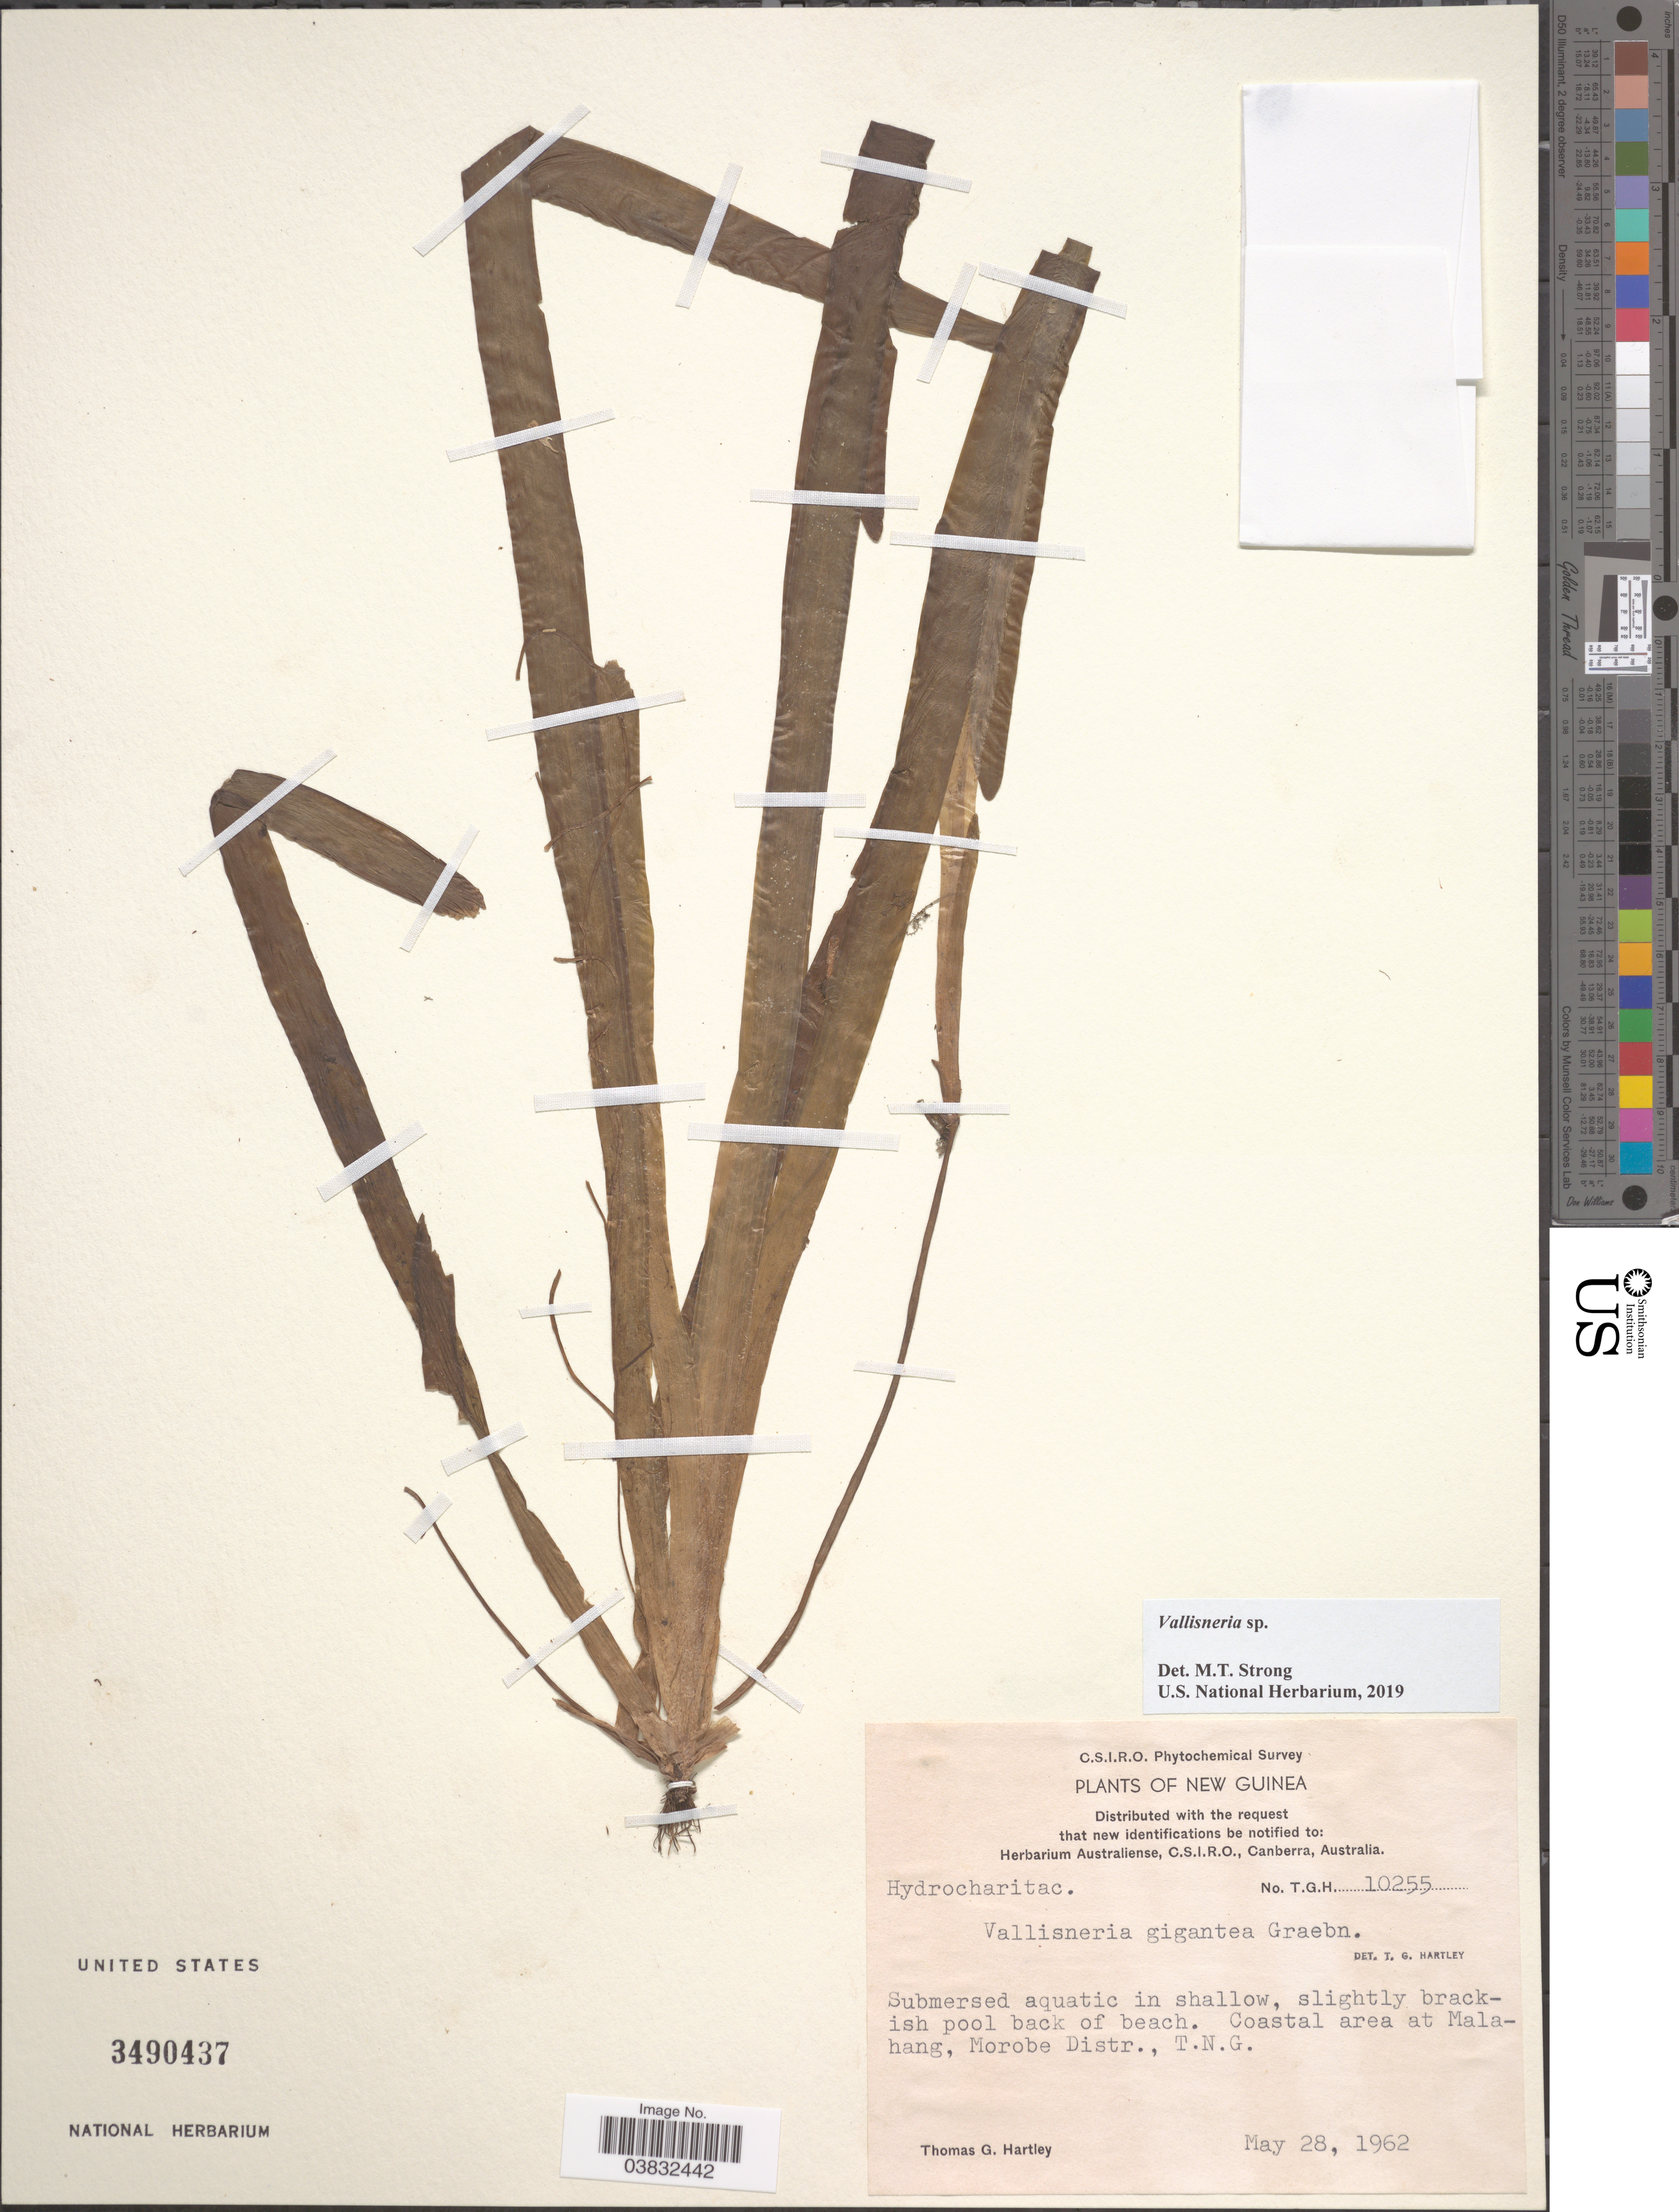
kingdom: Plantae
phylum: Tracheophyta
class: Liliopsida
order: Alismatales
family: Hydrocharitaceae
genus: Vallisneria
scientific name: Vallisneria sp.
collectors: T. G. Hartley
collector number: TGH10255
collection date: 1962-05-28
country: Papua New Guinea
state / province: Morobe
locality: New Guinea. Coastal area at Malahang, Morobe Distr., T.N.G.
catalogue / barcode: US 3490437